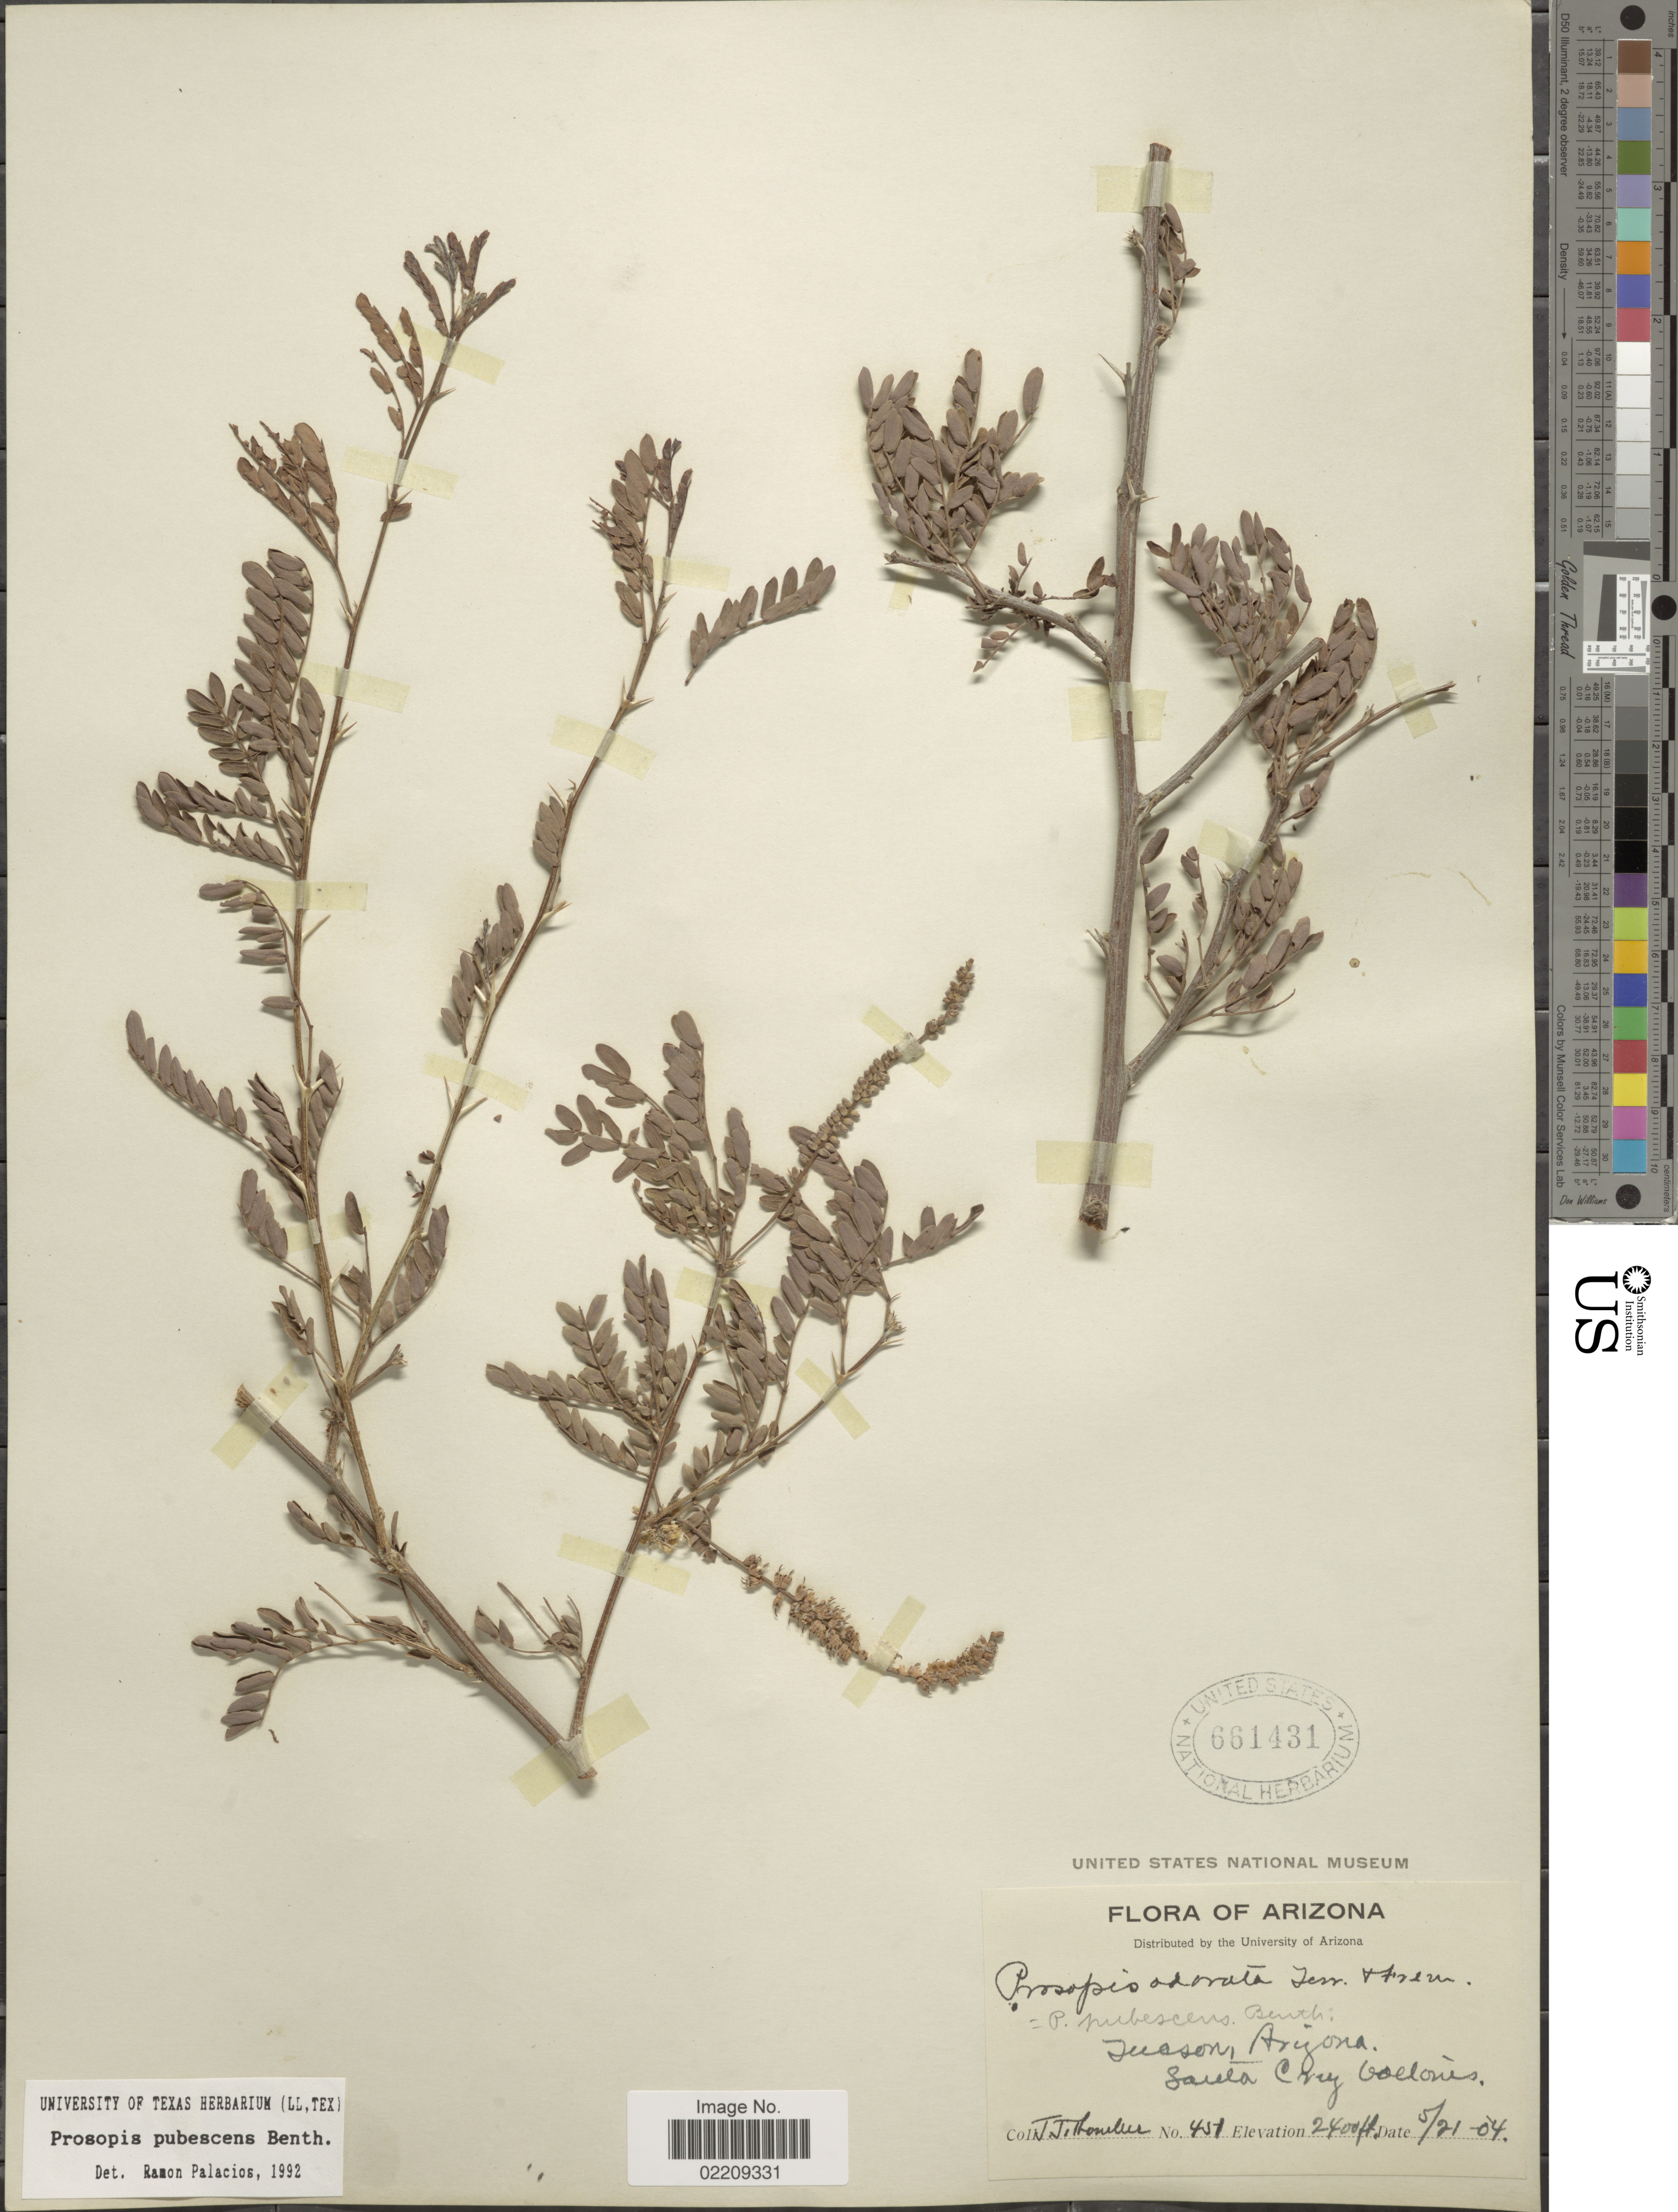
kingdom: Plantae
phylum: Tracheophyta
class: Magnoliopsida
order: Fabales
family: Fabaceae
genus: Strombocarpa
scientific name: Strombocarpa pubescens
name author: (Benth.) A. Gray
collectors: J. Thornber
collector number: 451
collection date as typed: Transcribed d/m/y: 21/5/04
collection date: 1904-05-21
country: United States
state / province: Arizona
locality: Tucson, Santa Cruz river bottoms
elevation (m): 732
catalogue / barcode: US 661431